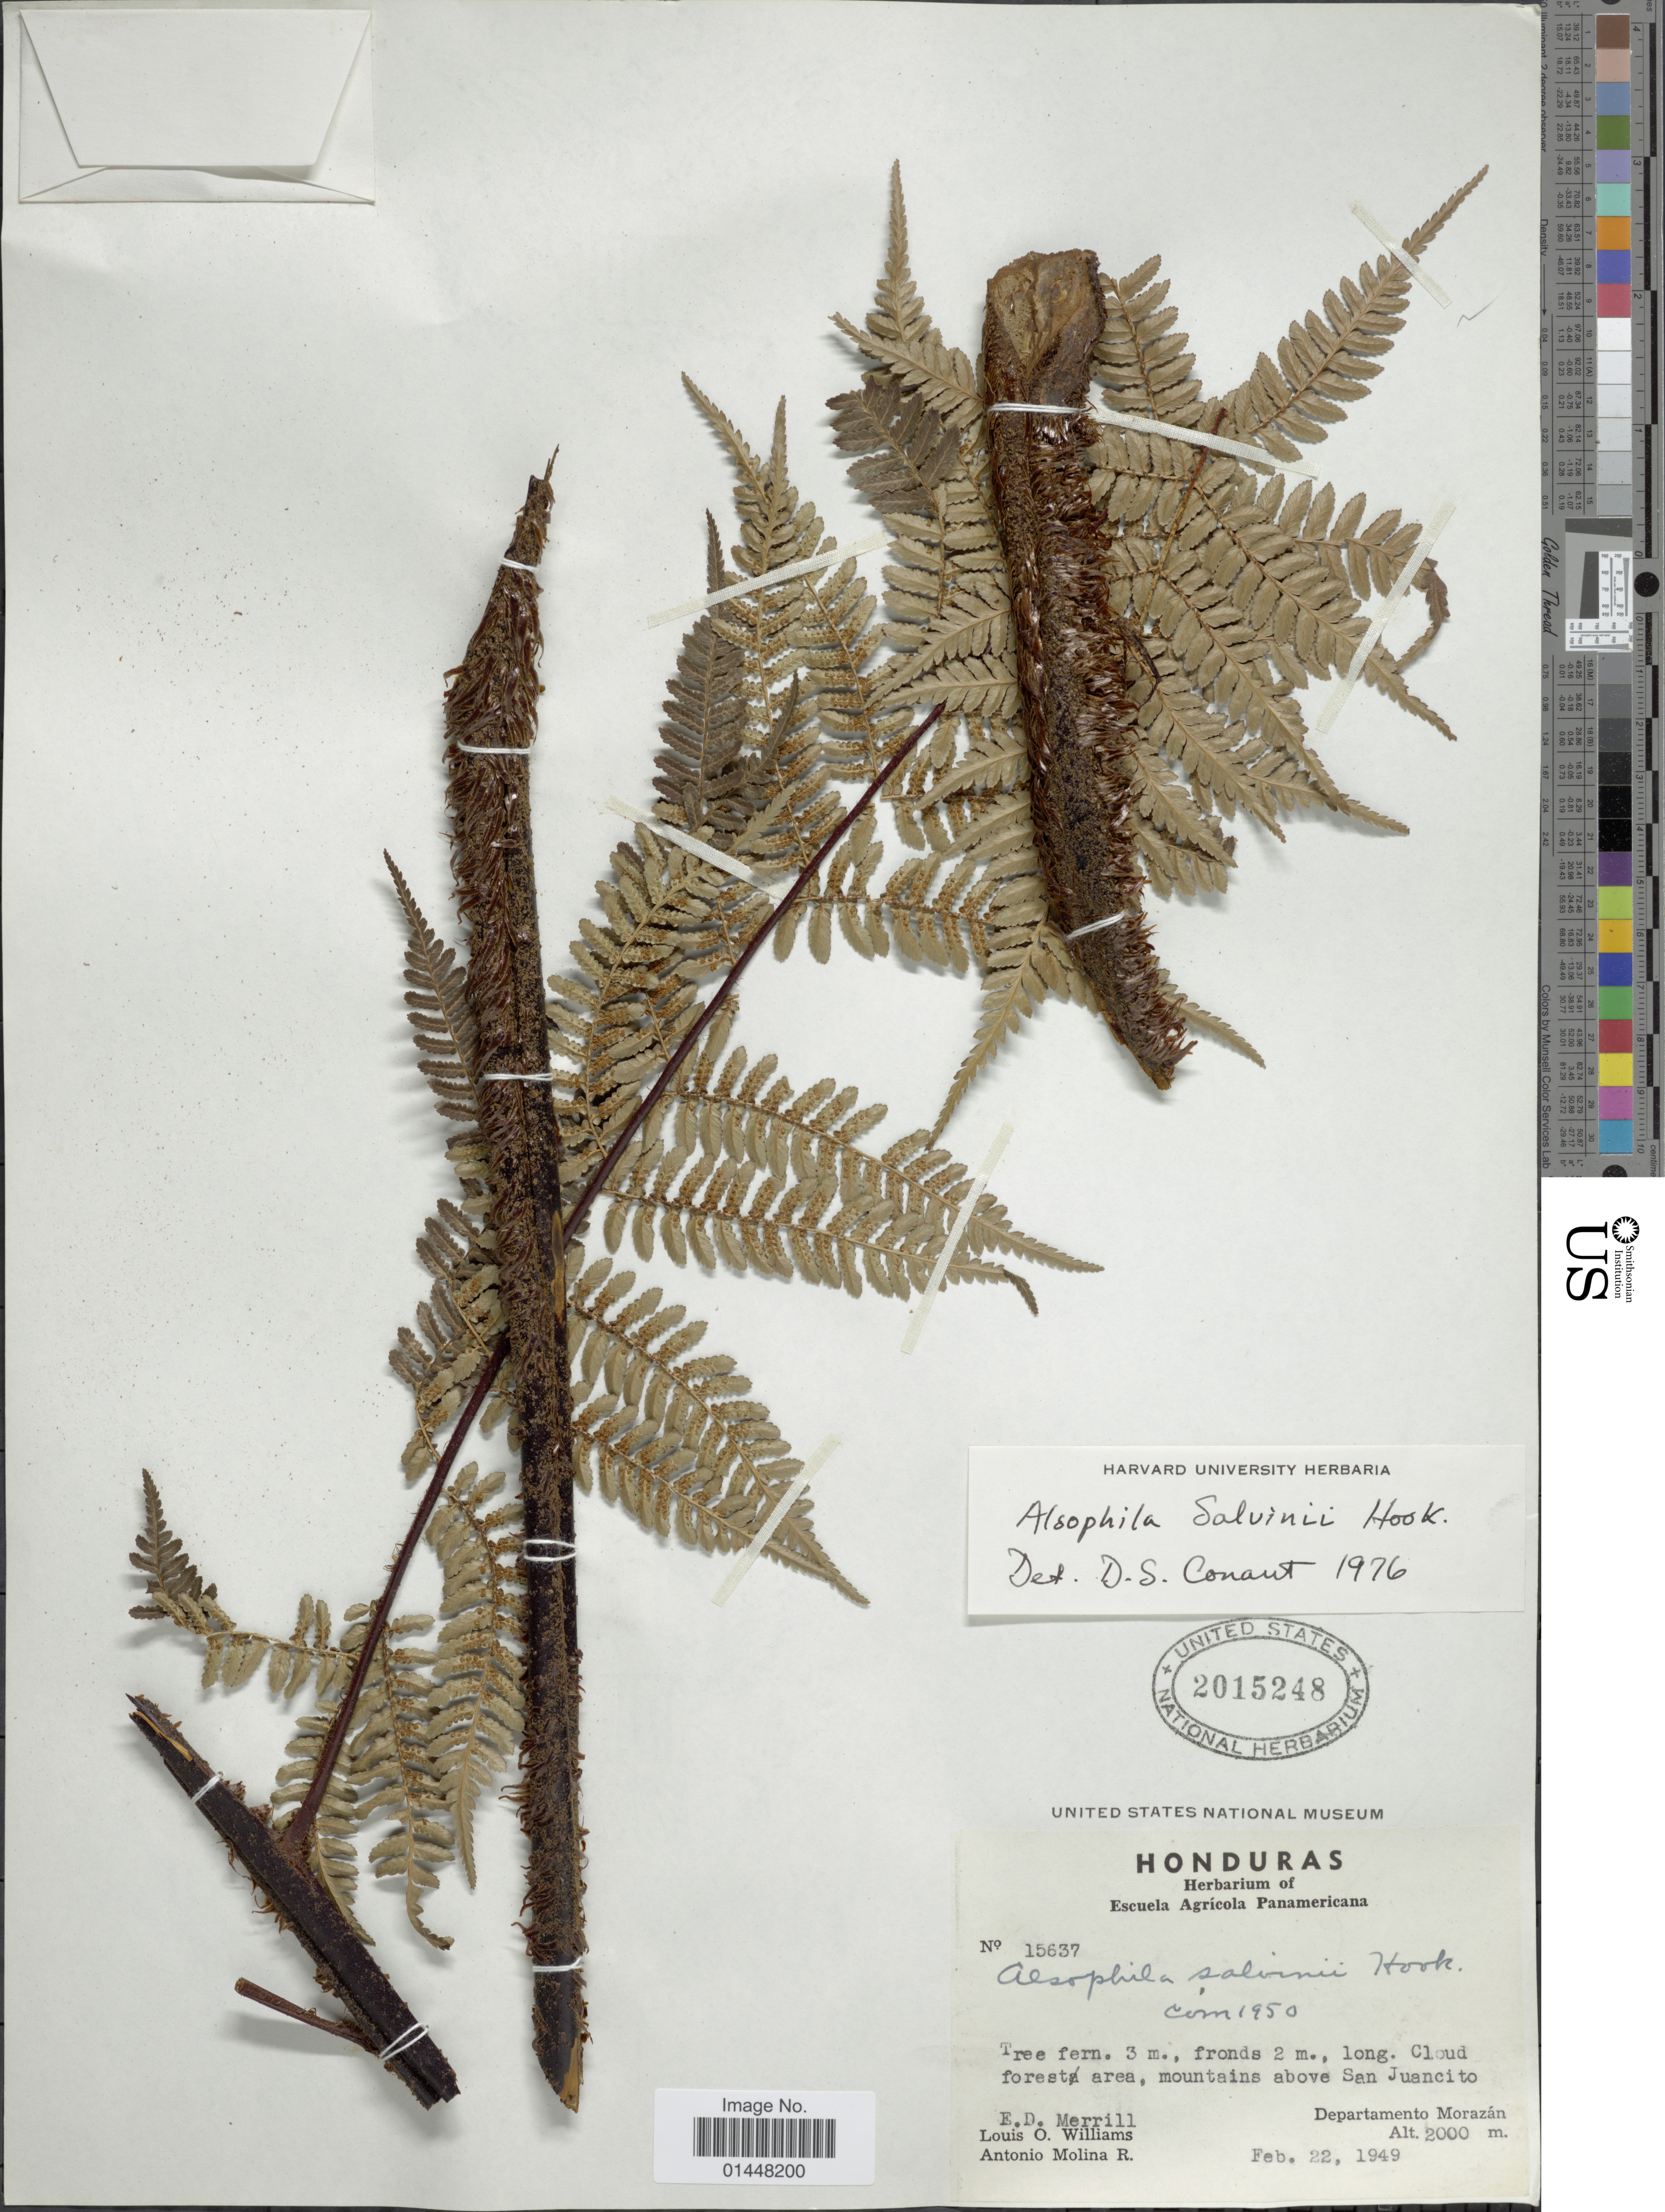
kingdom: Plantae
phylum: Tracheophyta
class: Polypodiopsida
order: Cyatheales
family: Cyatheaceae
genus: Gymnosphaera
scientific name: Gymnosphaera salvinii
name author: (Hook.)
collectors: E. Merrill, L. O. Williams & A. Molina R.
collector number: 15637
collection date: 1949-02-22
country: Honduras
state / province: Fco. Morazán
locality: Departamento Morzazan. Cloud forest area, mountains above San Juancito.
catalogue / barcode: US 2015248